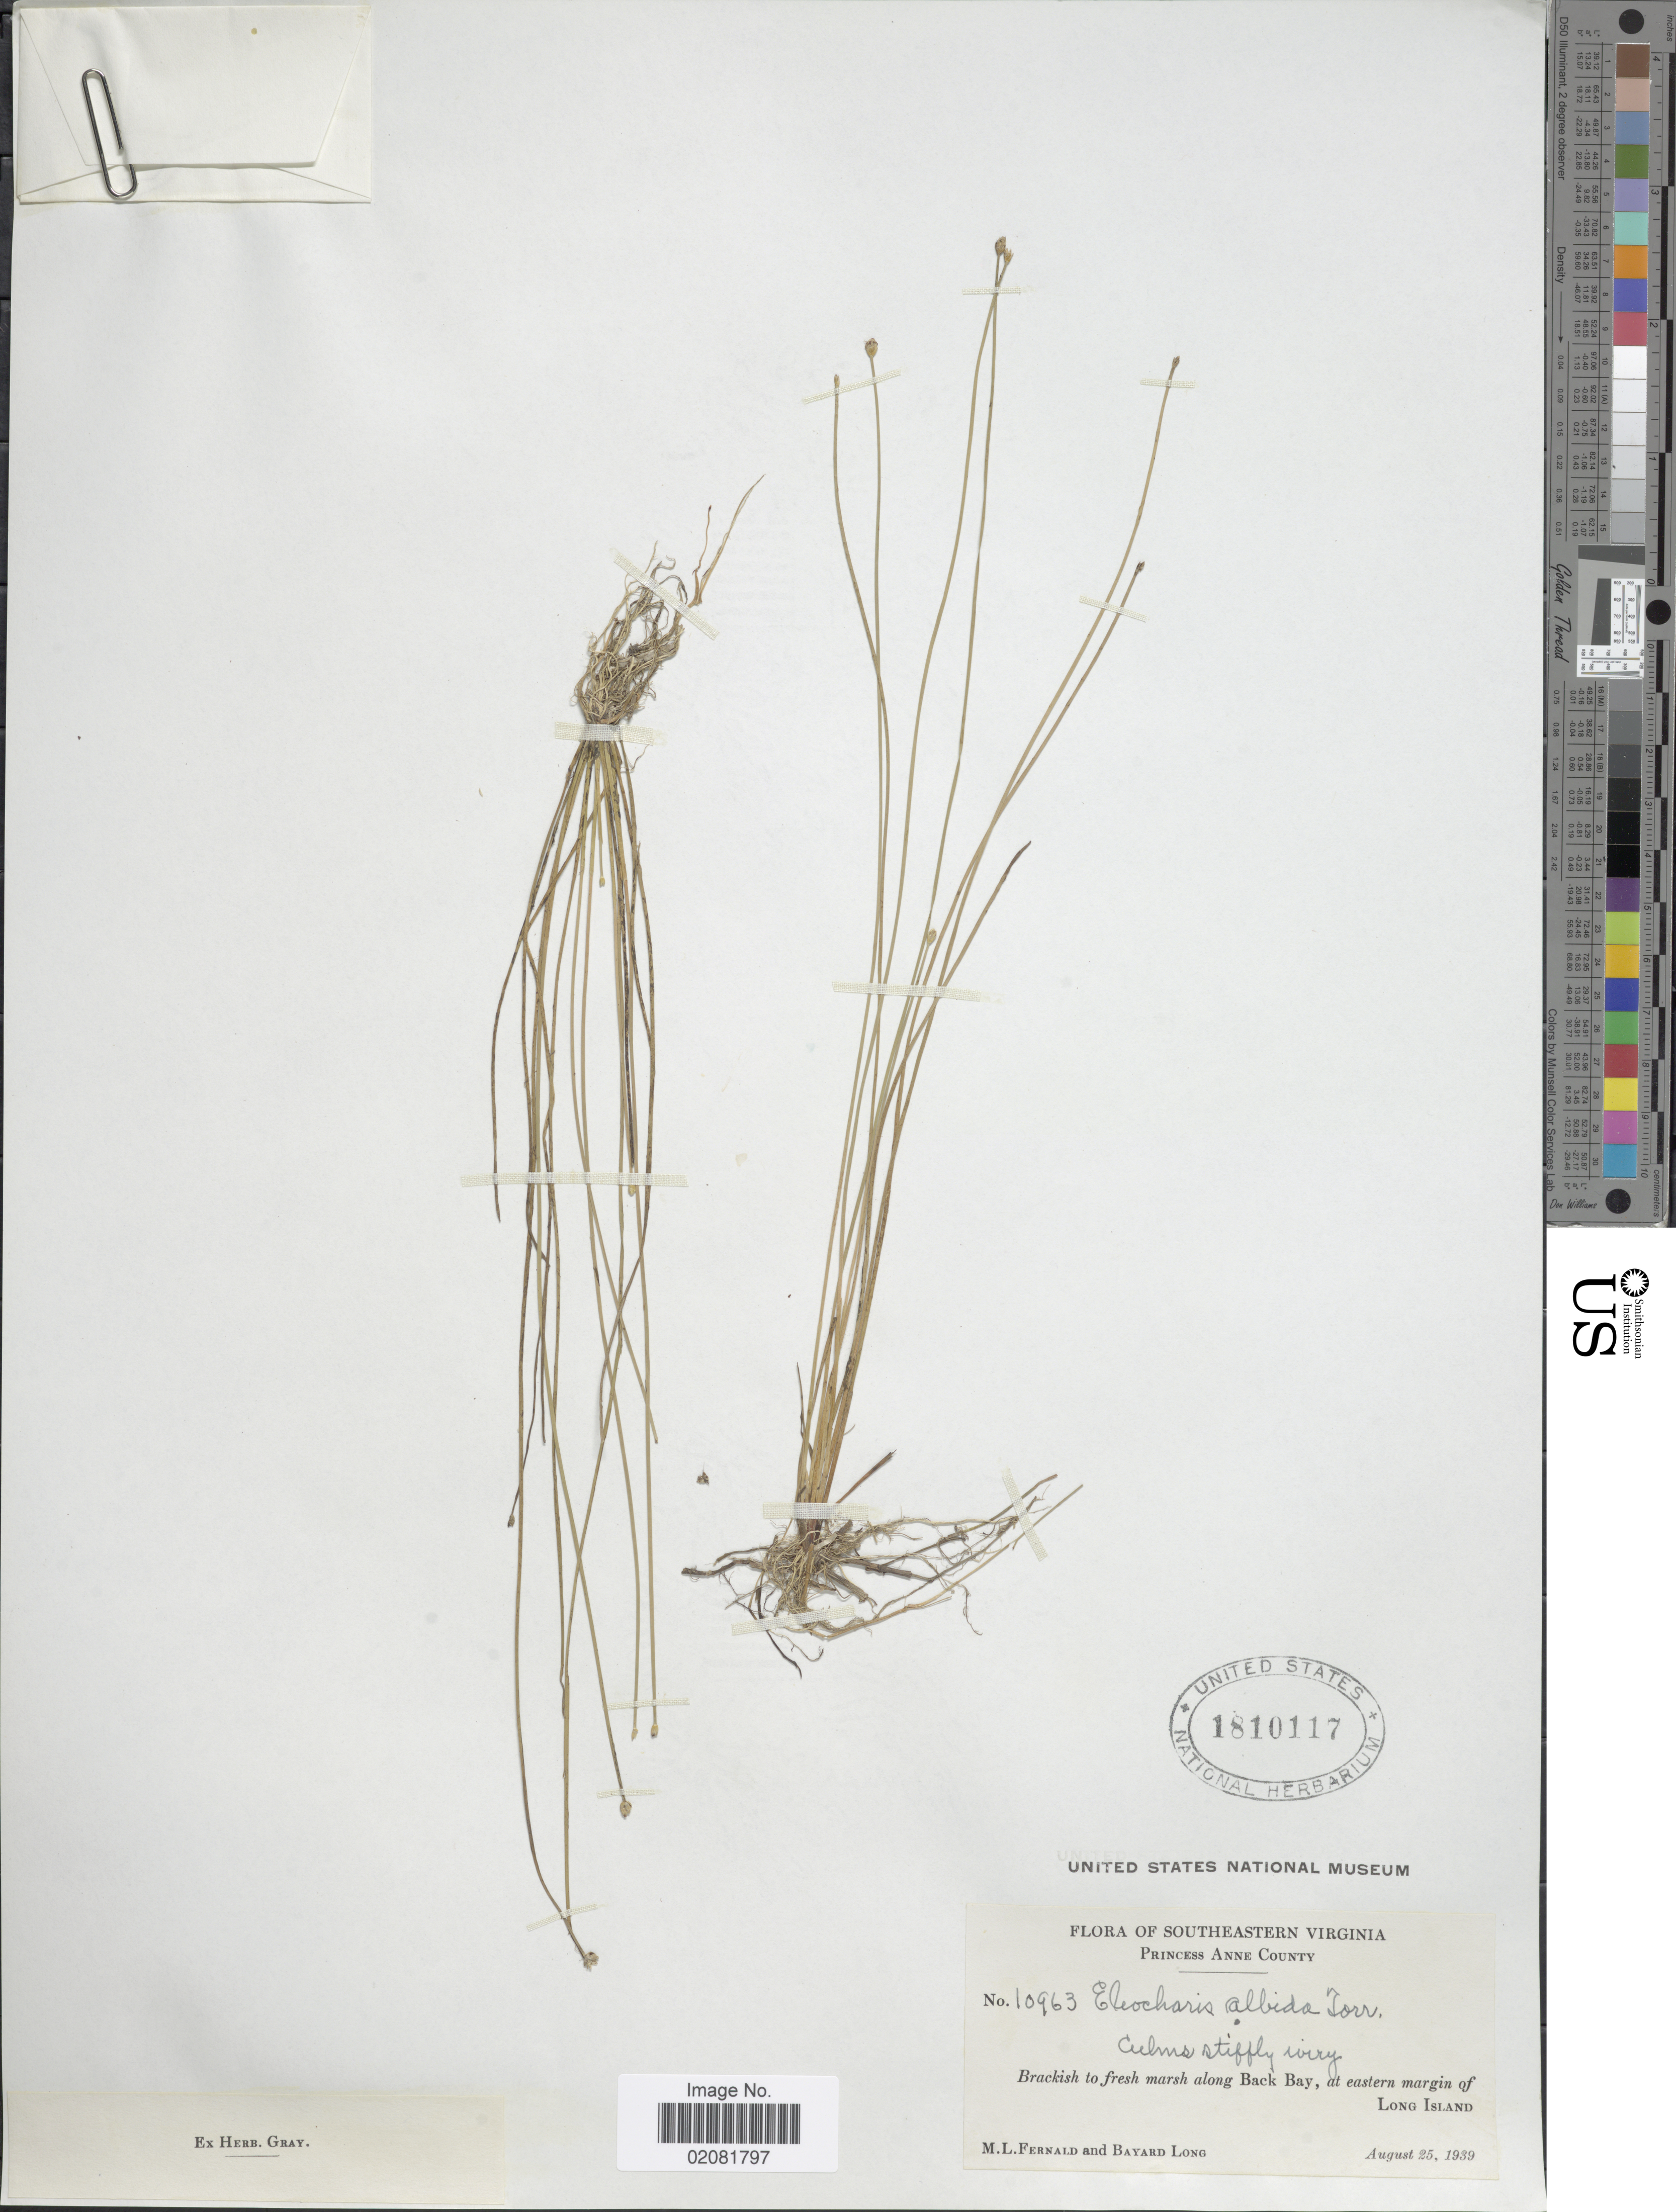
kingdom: Plantae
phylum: Tracheophyta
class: Liliopsida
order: Poales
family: Cyperaceae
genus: Eleocharis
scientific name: Eleocharis albida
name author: Torr.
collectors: M. L. Fernald & B. Long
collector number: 10963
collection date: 1939-08-25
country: United States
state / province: Virginia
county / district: City of Virginia Beach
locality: Southeastern Virginia, Princess Anne (=historic county name) County, Along Back Bay, at eastern margin of Long Island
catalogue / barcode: US 1810117